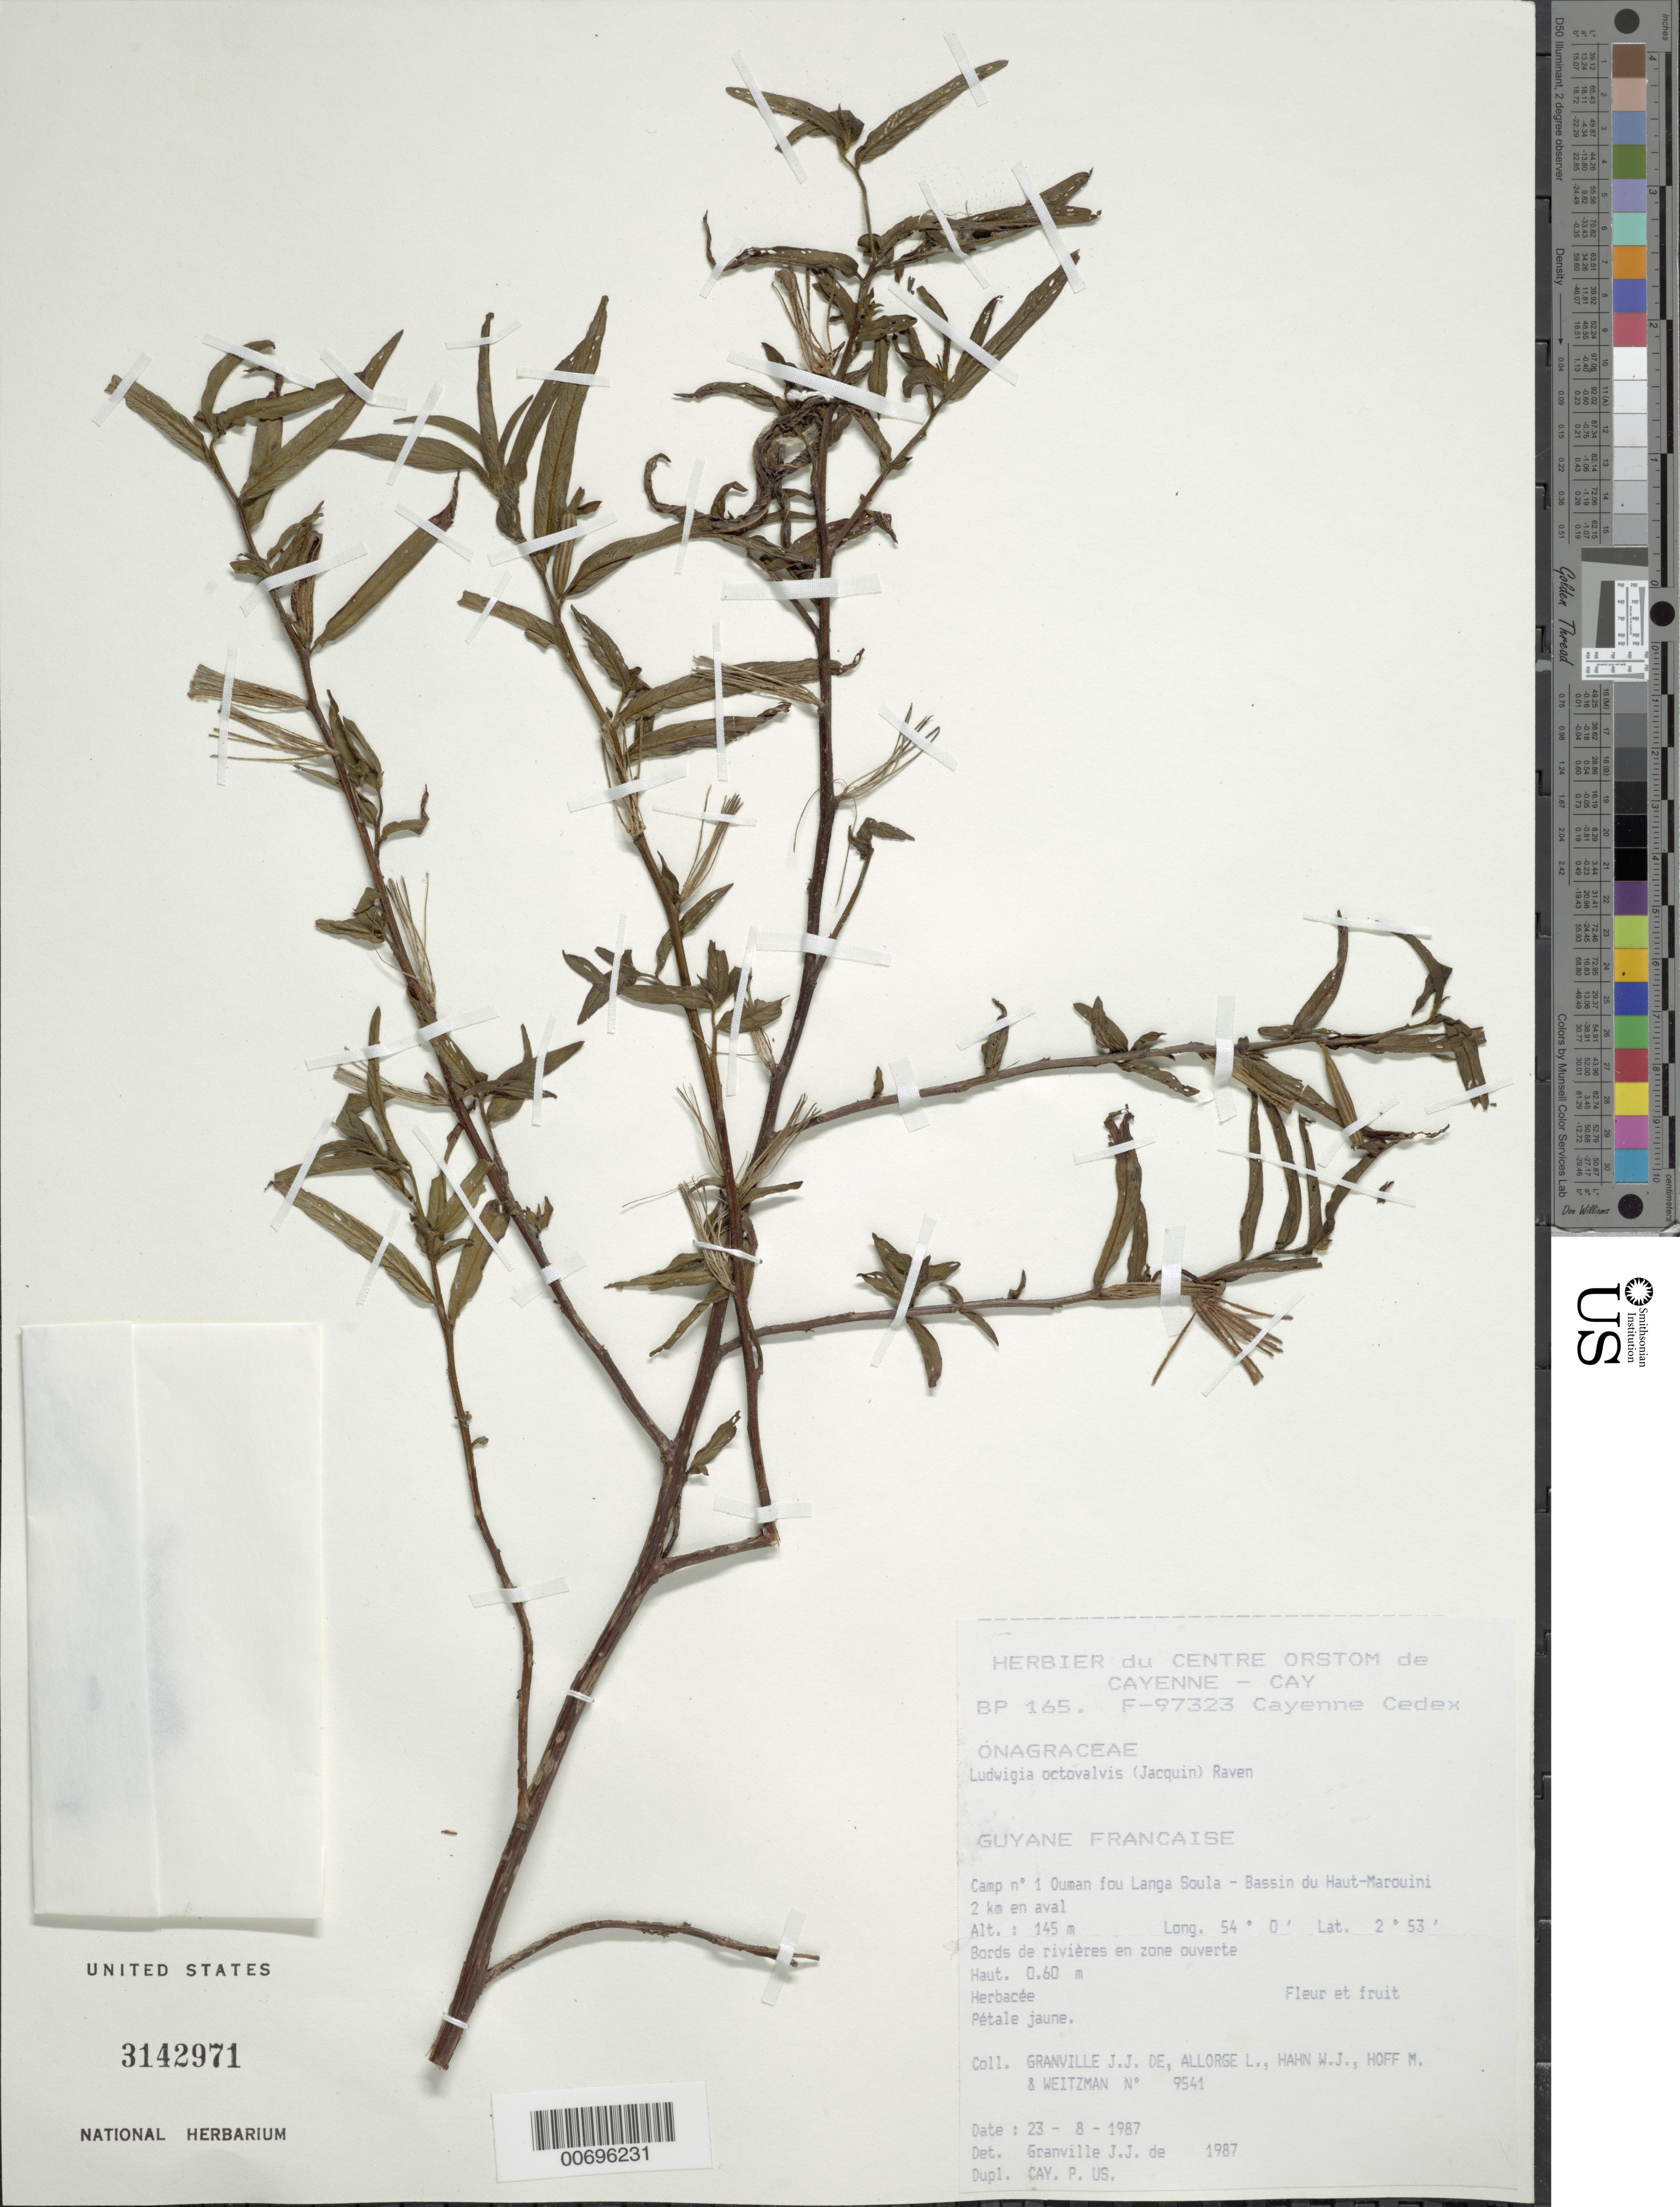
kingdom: Plantae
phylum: Tracheophyta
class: Magnoliopsida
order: Myrtales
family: Onagraceae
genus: Ludwigia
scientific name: Ludwigia octovalvis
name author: (Jacq.) P.H. Raven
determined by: Granville, J. J. de, (CAY), Institut de Recherche pour le Developpement (IRD) (FRENCH GUIANA)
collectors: J.-J. de Granville, L. Allorge, W. J. Hahn & M. Hoff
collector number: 9541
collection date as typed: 23-Aug-87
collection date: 1987-08-23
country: French Guiana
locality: Ouman fou Langa Soula, Camp #1, Bassin du Haut-Marouini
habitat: Bords de rivières en zone ouverte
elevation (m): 145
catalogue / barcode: US 3142971